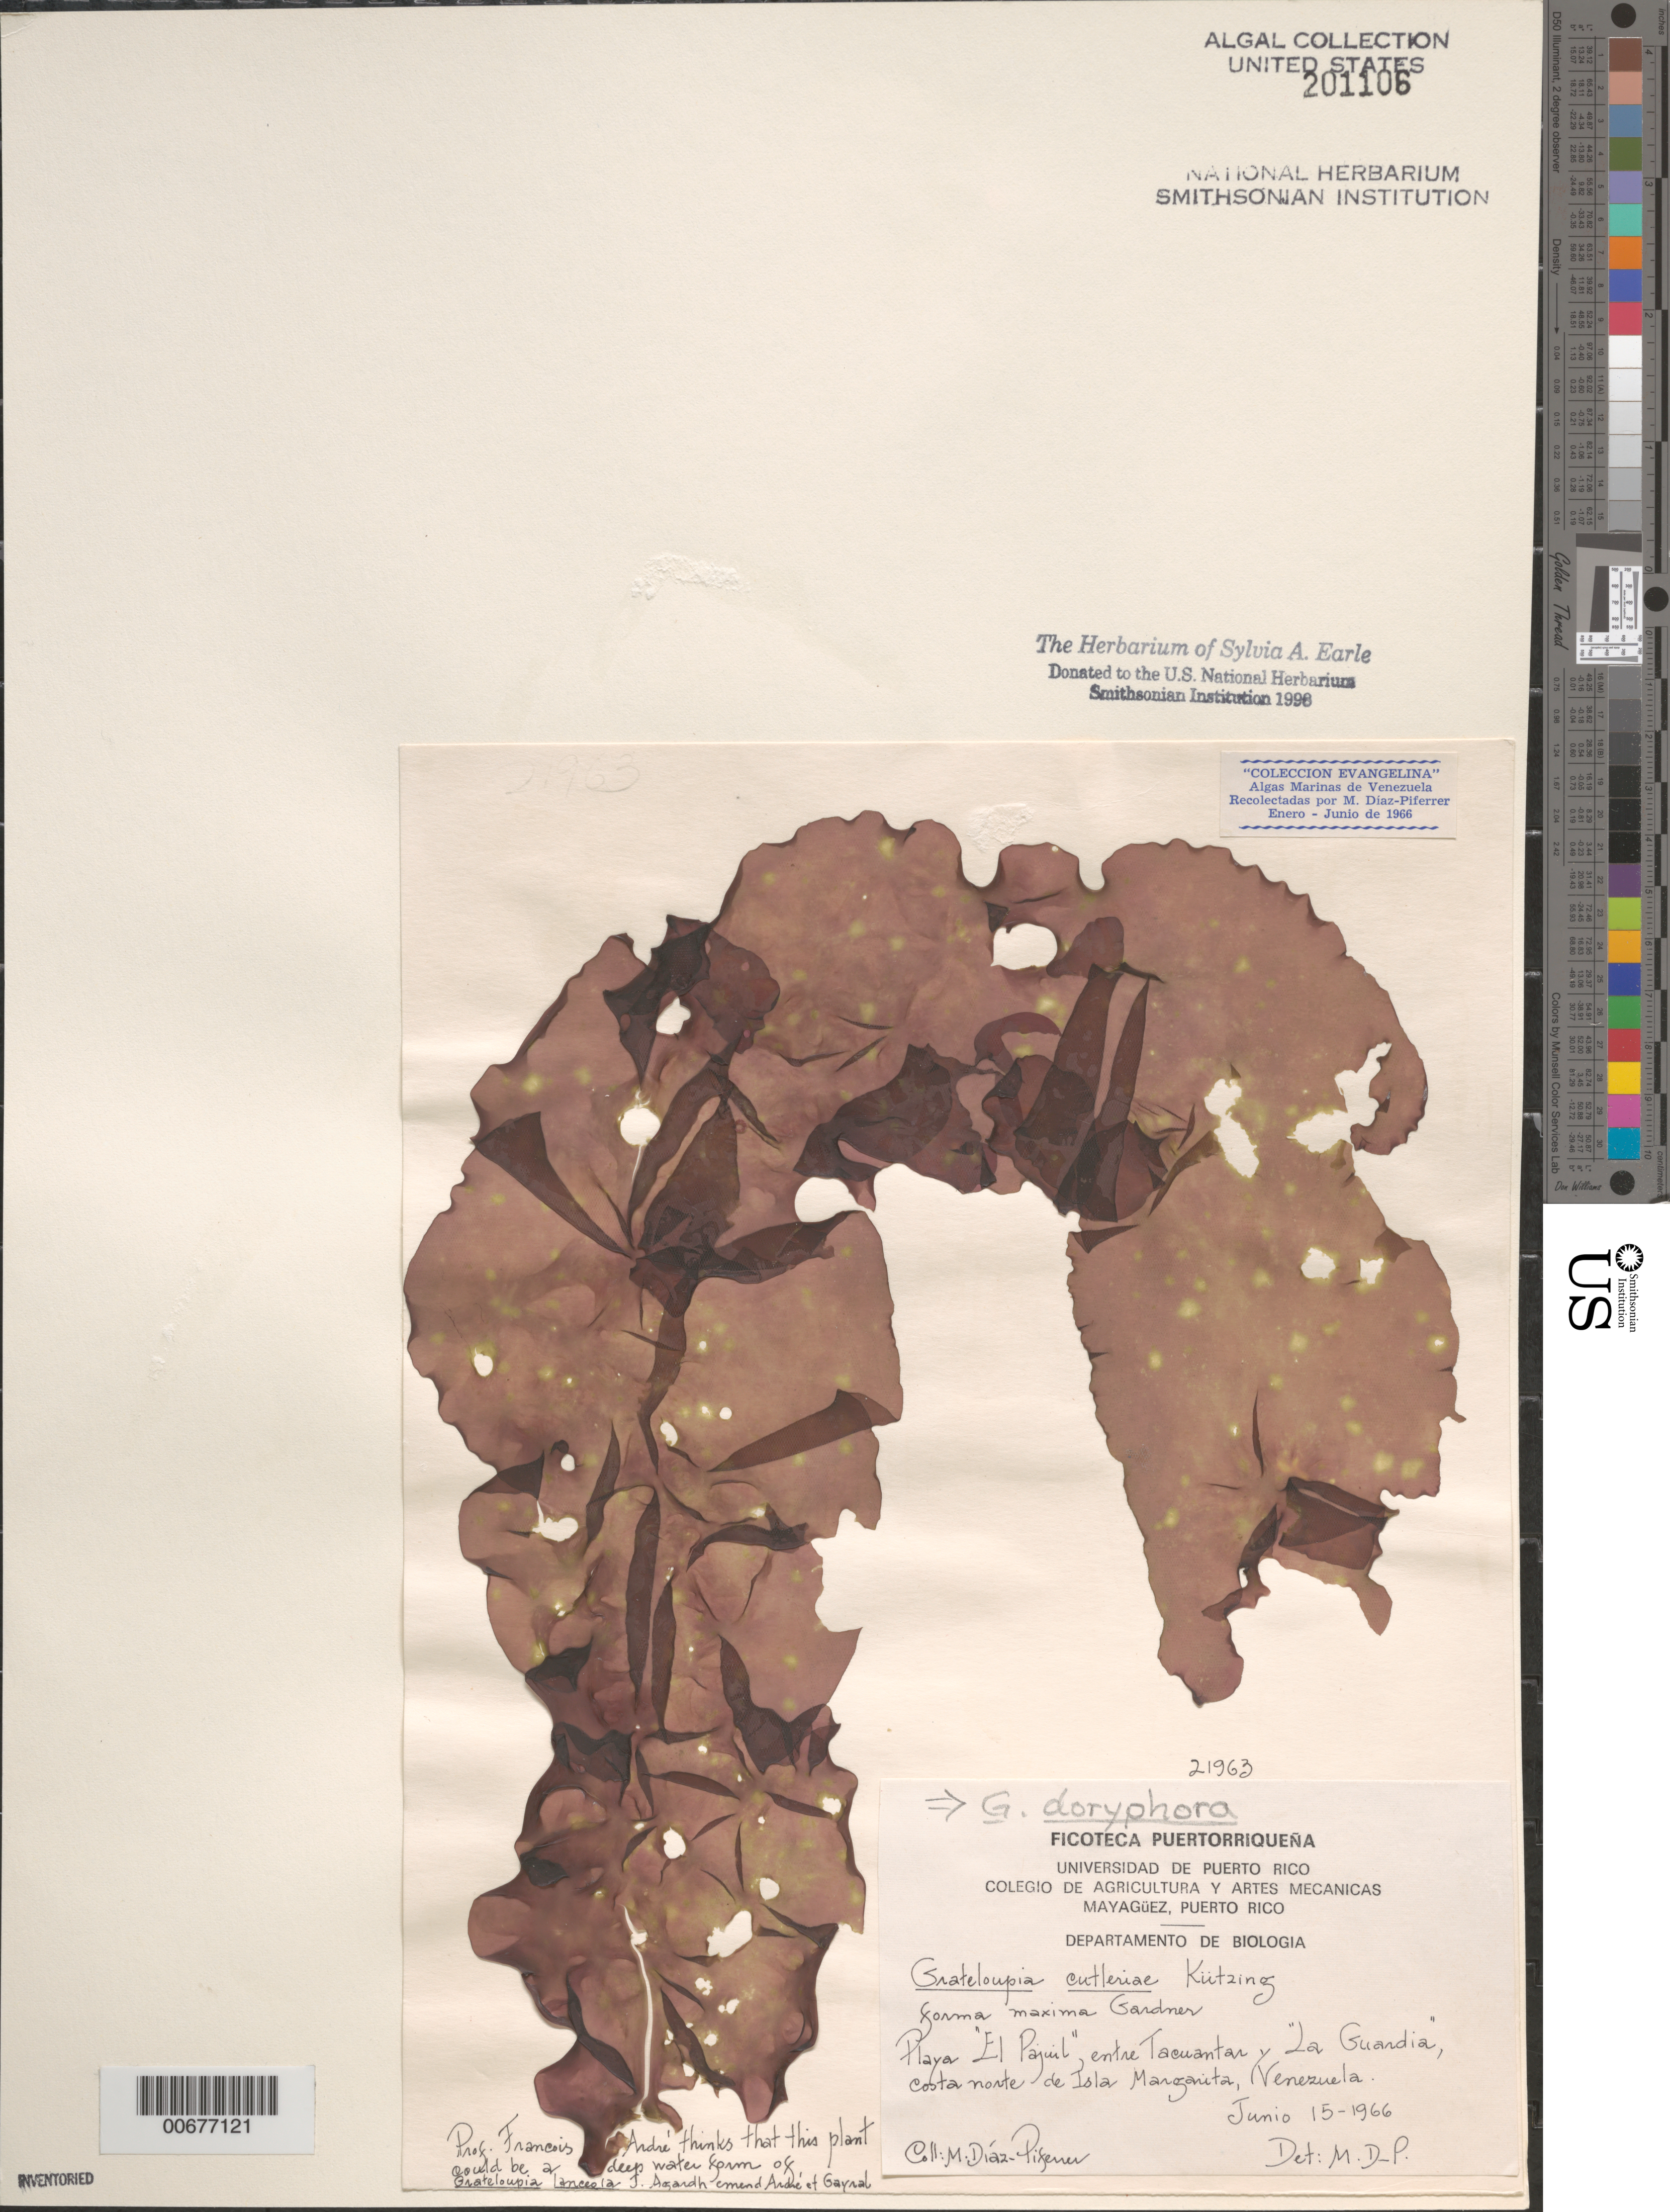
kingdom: Plantae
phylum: Rhodophyta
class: Florideophyceae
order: Halymeniales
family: Halymeniaceae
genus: Grateloupia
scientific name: Grateloupia doryphora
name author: (Mont.) Howe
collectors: M. Diaz-Piferrer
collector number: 21963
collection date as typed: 15 Jun 1966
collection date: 1966-06-15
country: Venezuela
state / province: Nueva Esparta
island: Margarita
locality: Playa El Pajuil, between Tacuantar and La Guardia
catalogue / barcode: US 201106